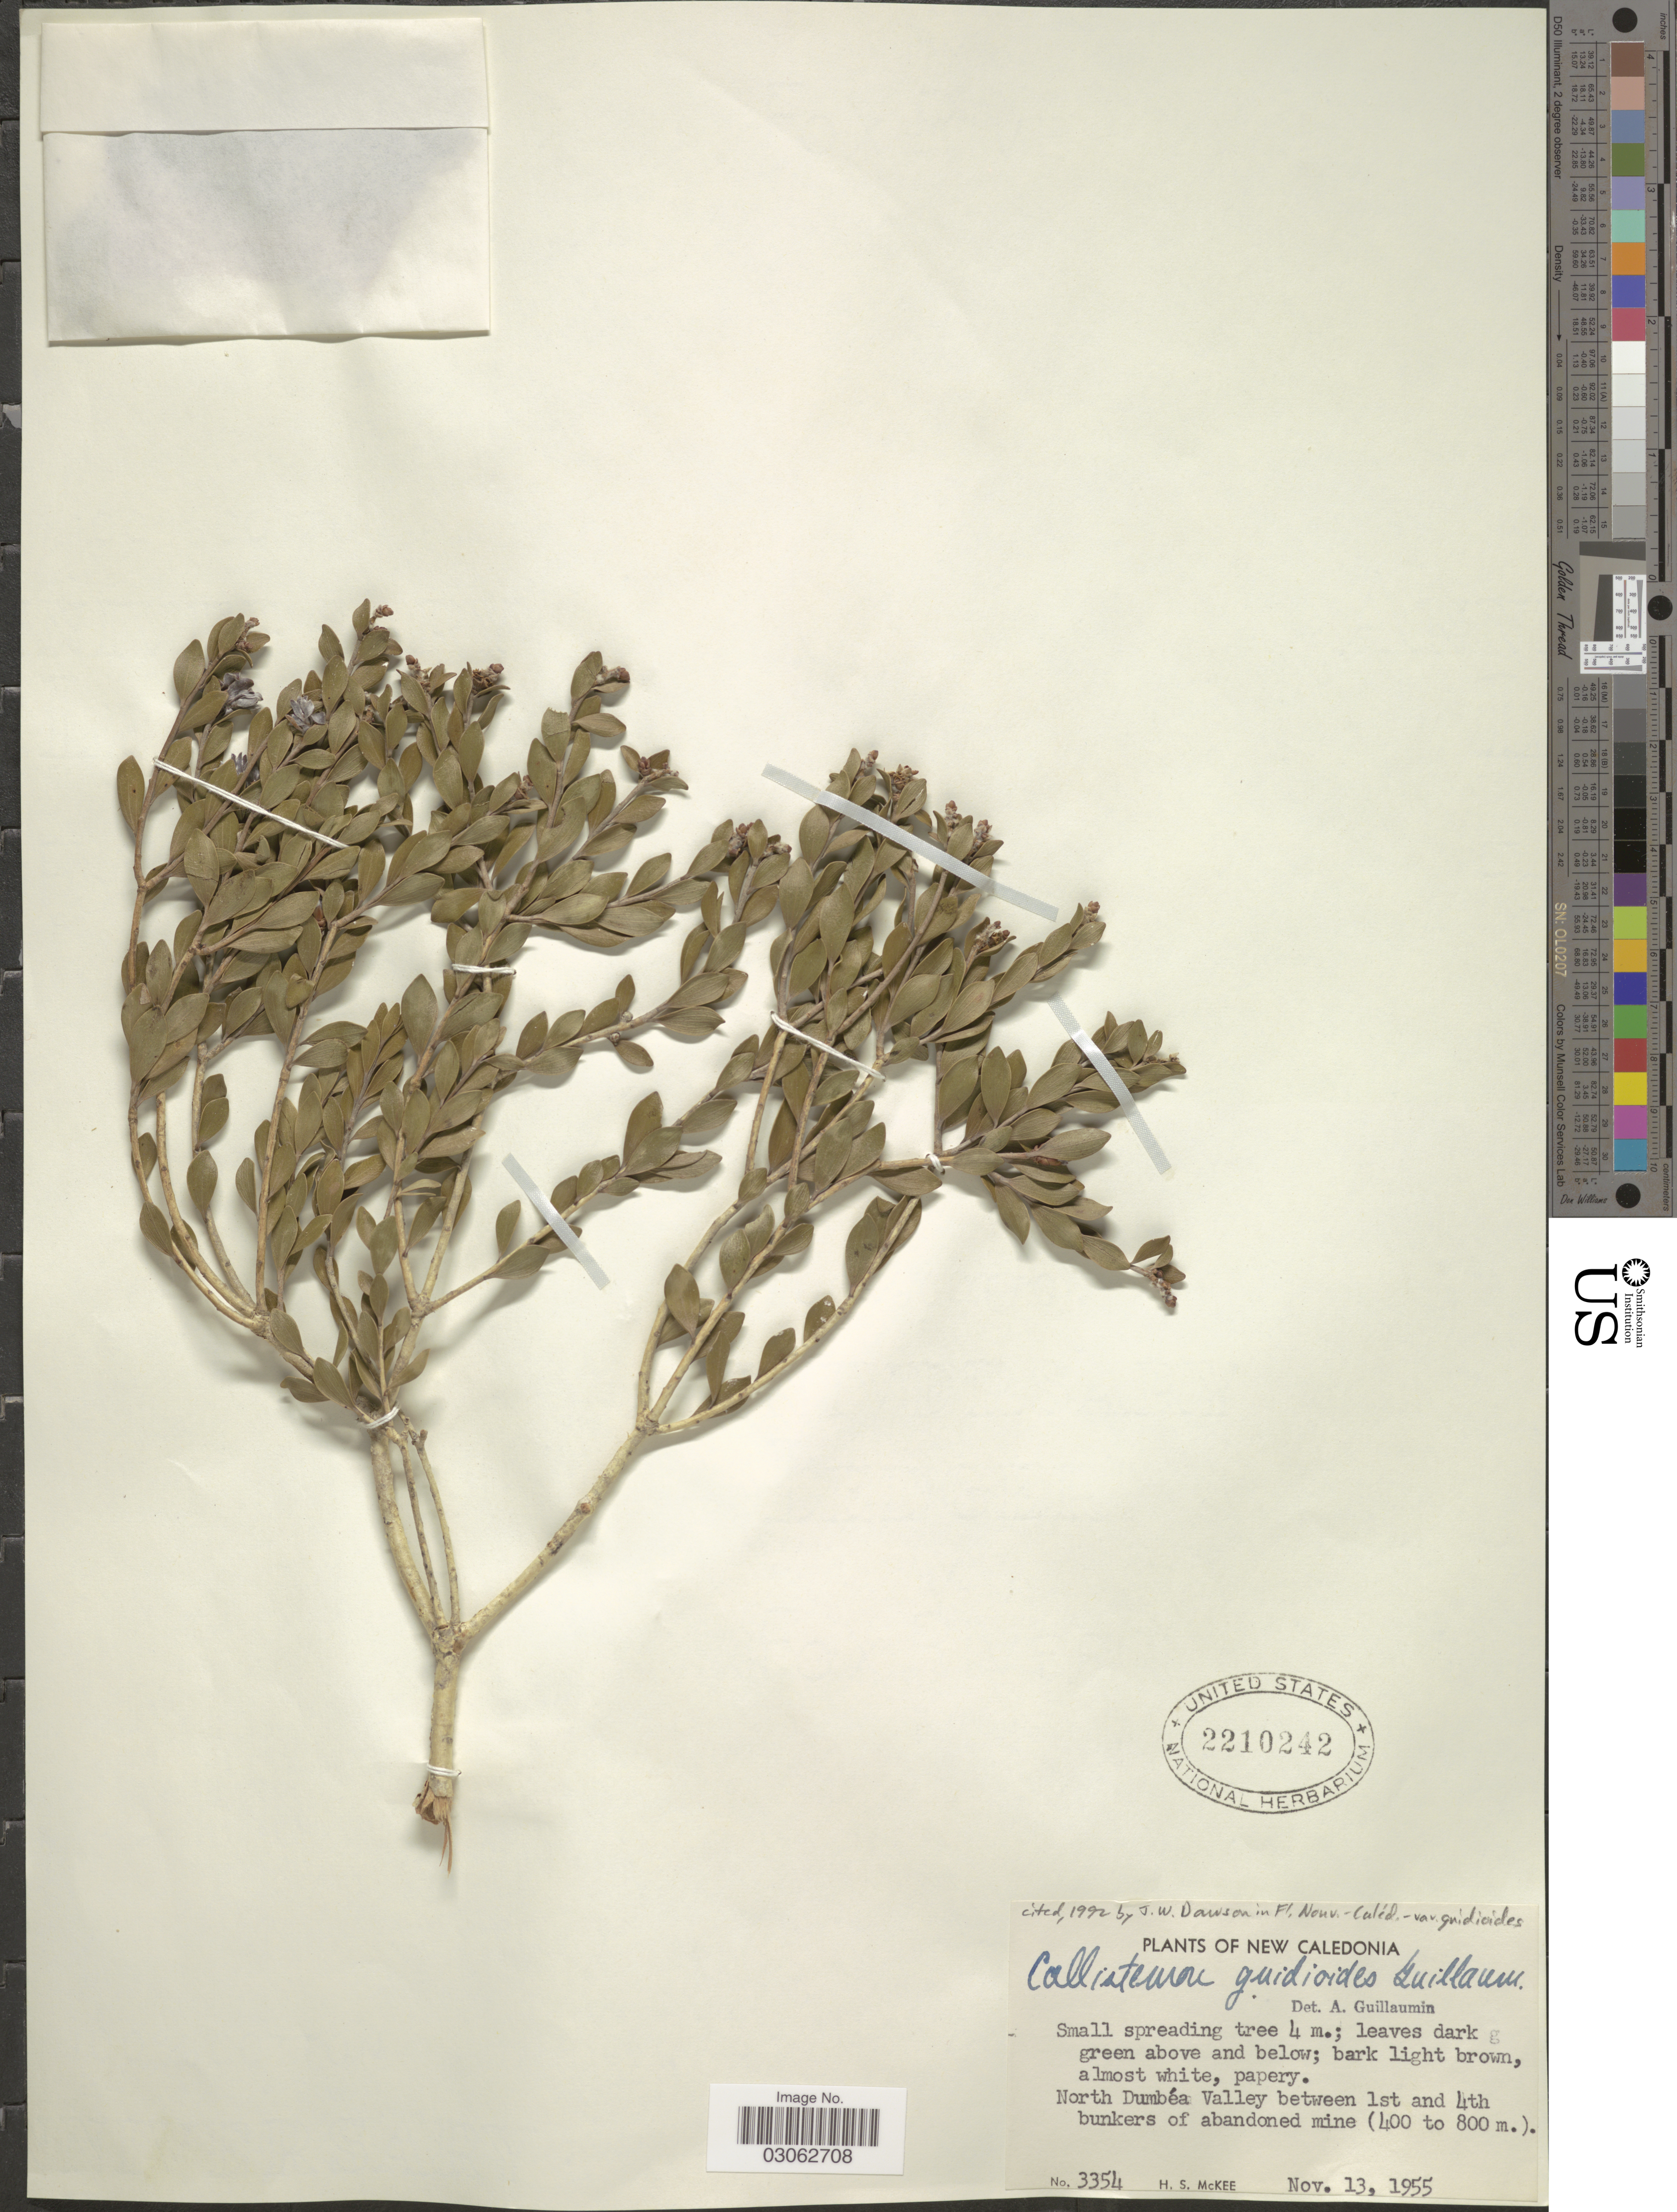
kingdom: Plantae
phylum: Tracheophyta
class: Magnoliopsida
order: Myrtales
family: Myrtaceae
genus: Callistemon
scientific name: Callistemon gnidioides var. gnidioides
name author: Guillaumin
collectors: H. S. McKee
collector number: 3354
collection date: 1955-11-13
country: New Caledonia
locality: North Dumbéa Valley between 1st and 4th bunkers of abandoned mine.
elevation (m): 400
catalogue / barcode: US 2210242